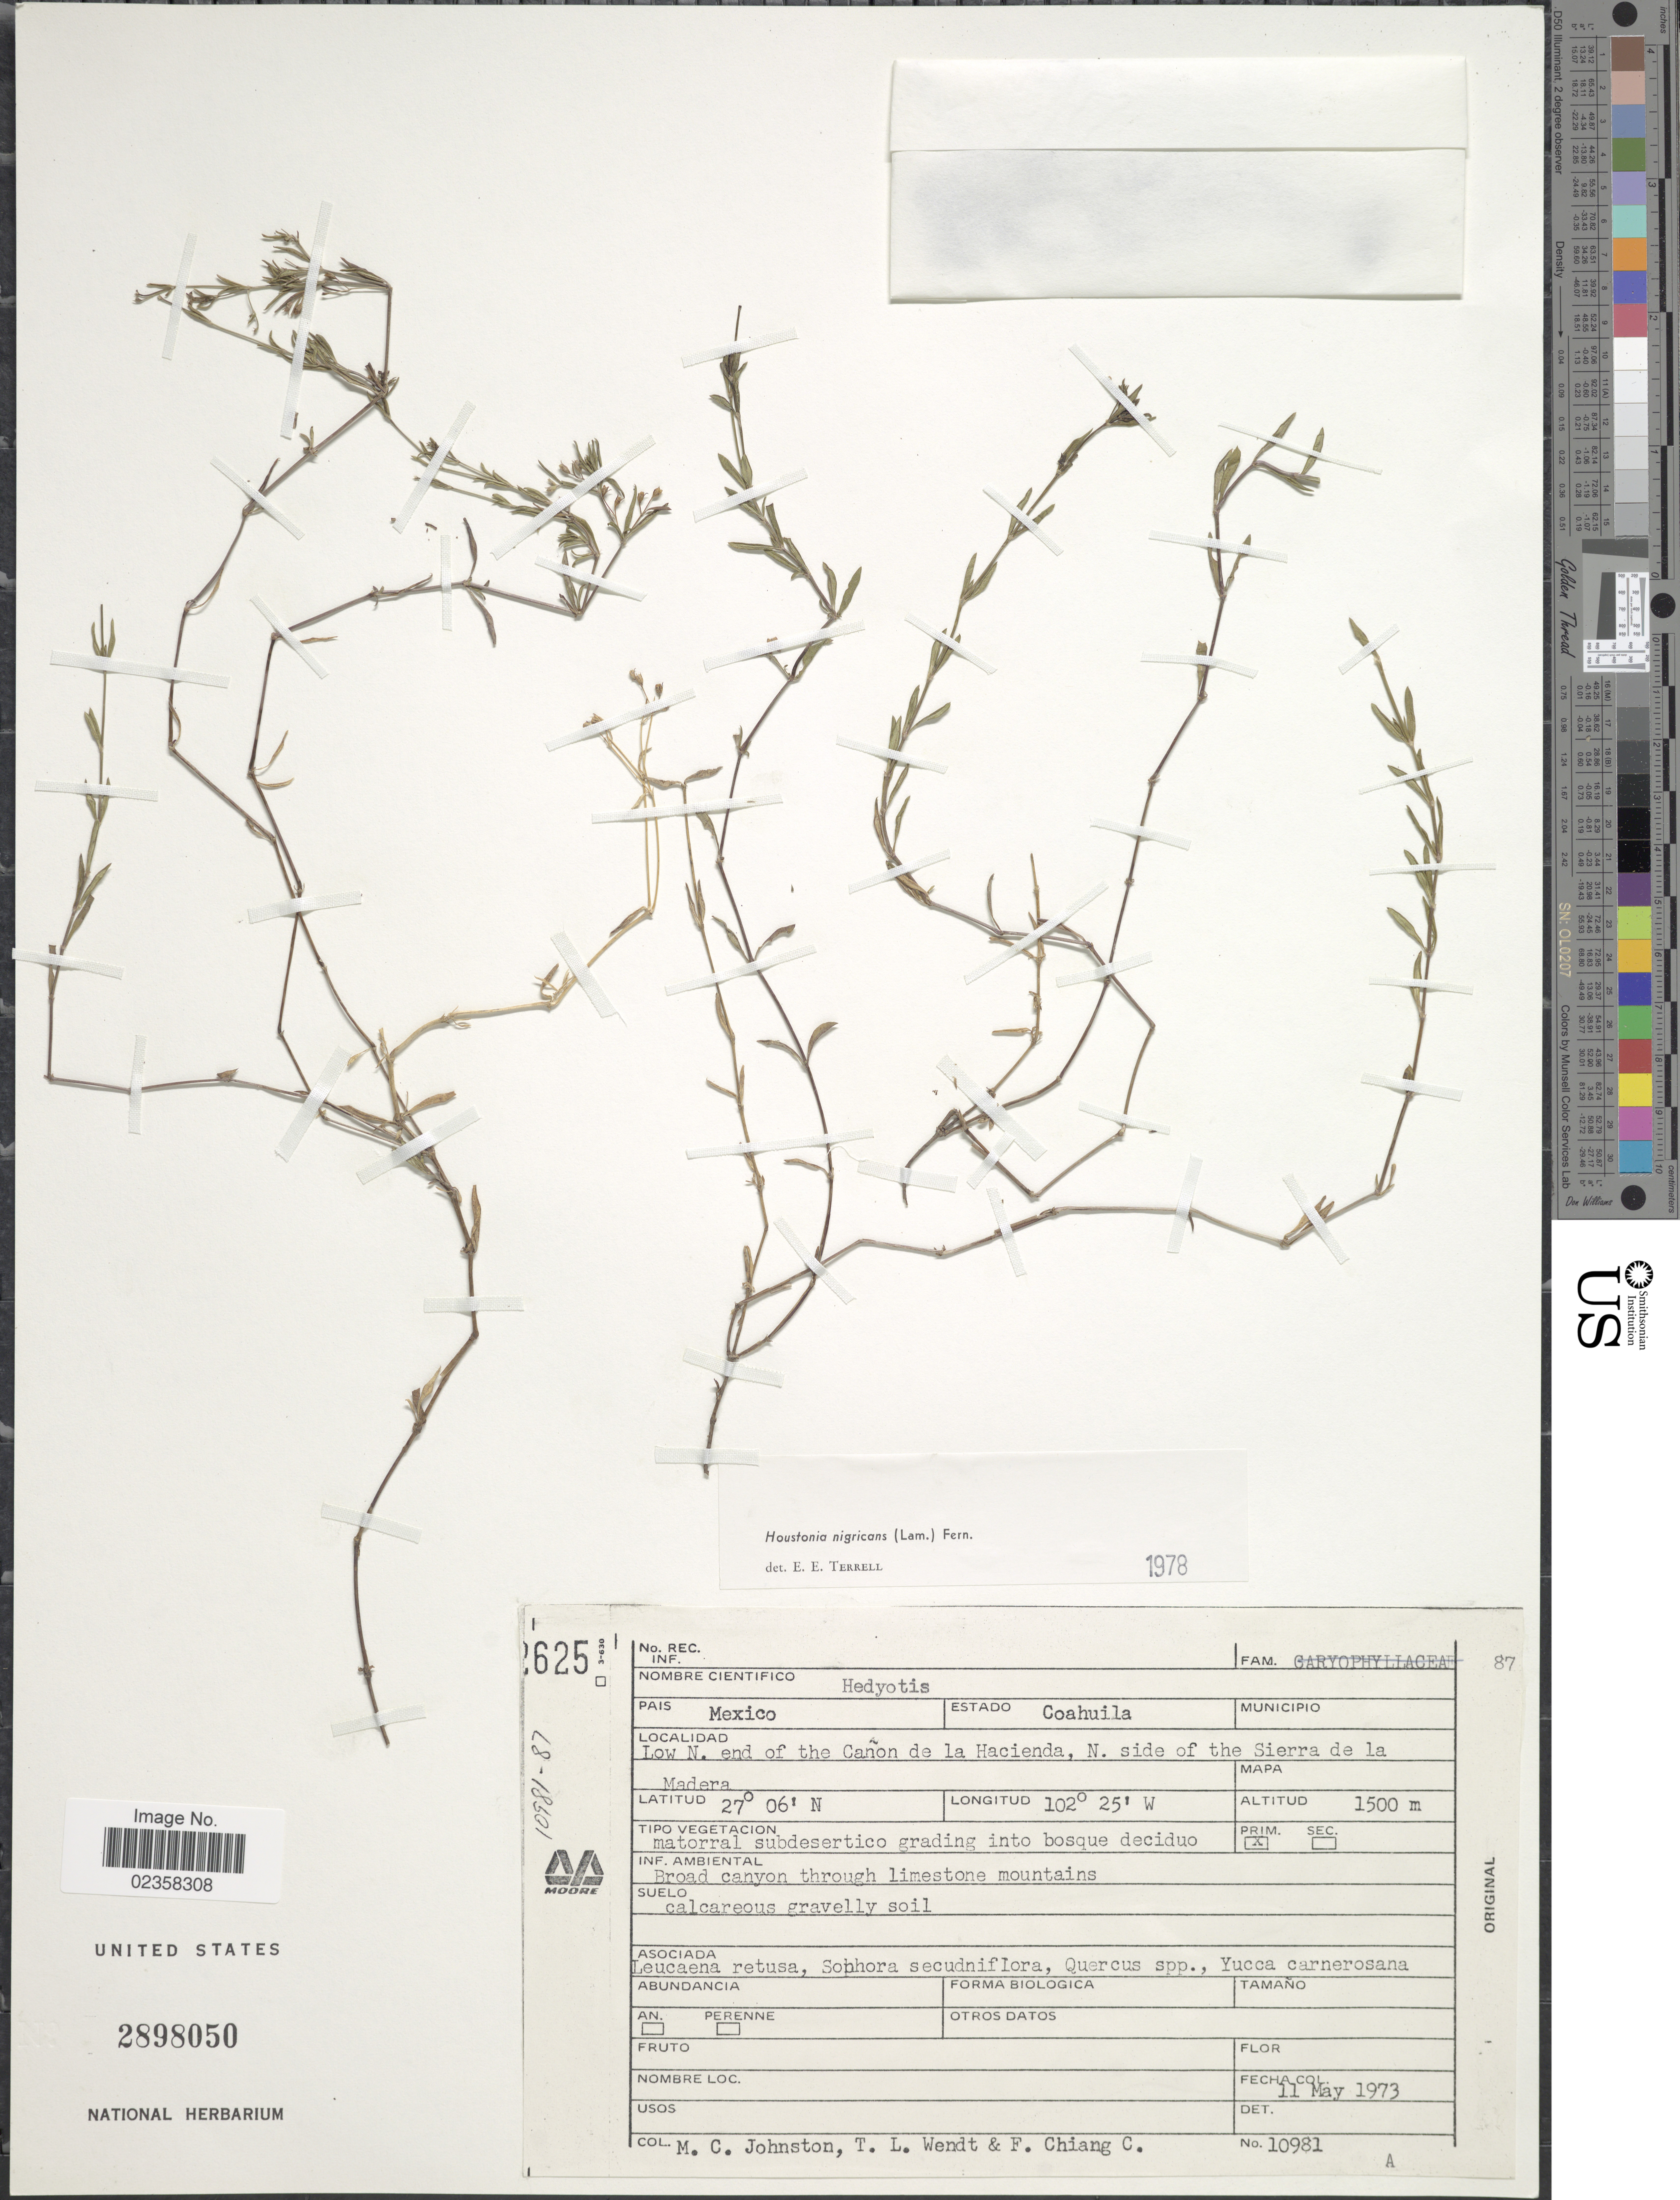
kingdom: Plantae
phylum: Tracheophyta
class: Magnoliopsida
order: Gentianales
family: Rubiaceae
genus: Houstonia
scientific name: Houstonia nigricans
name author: (Lam.) Fernald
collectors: M. Johnston, T. L. Wendt & F. Chiang C.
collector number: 10981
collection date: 1973-05-11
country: Mexico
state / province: Coahuila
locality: Low N. end of the Canon de la Hacienda, N. side of the Sierra de la Madera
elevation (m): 1500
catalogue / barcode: US 2898050